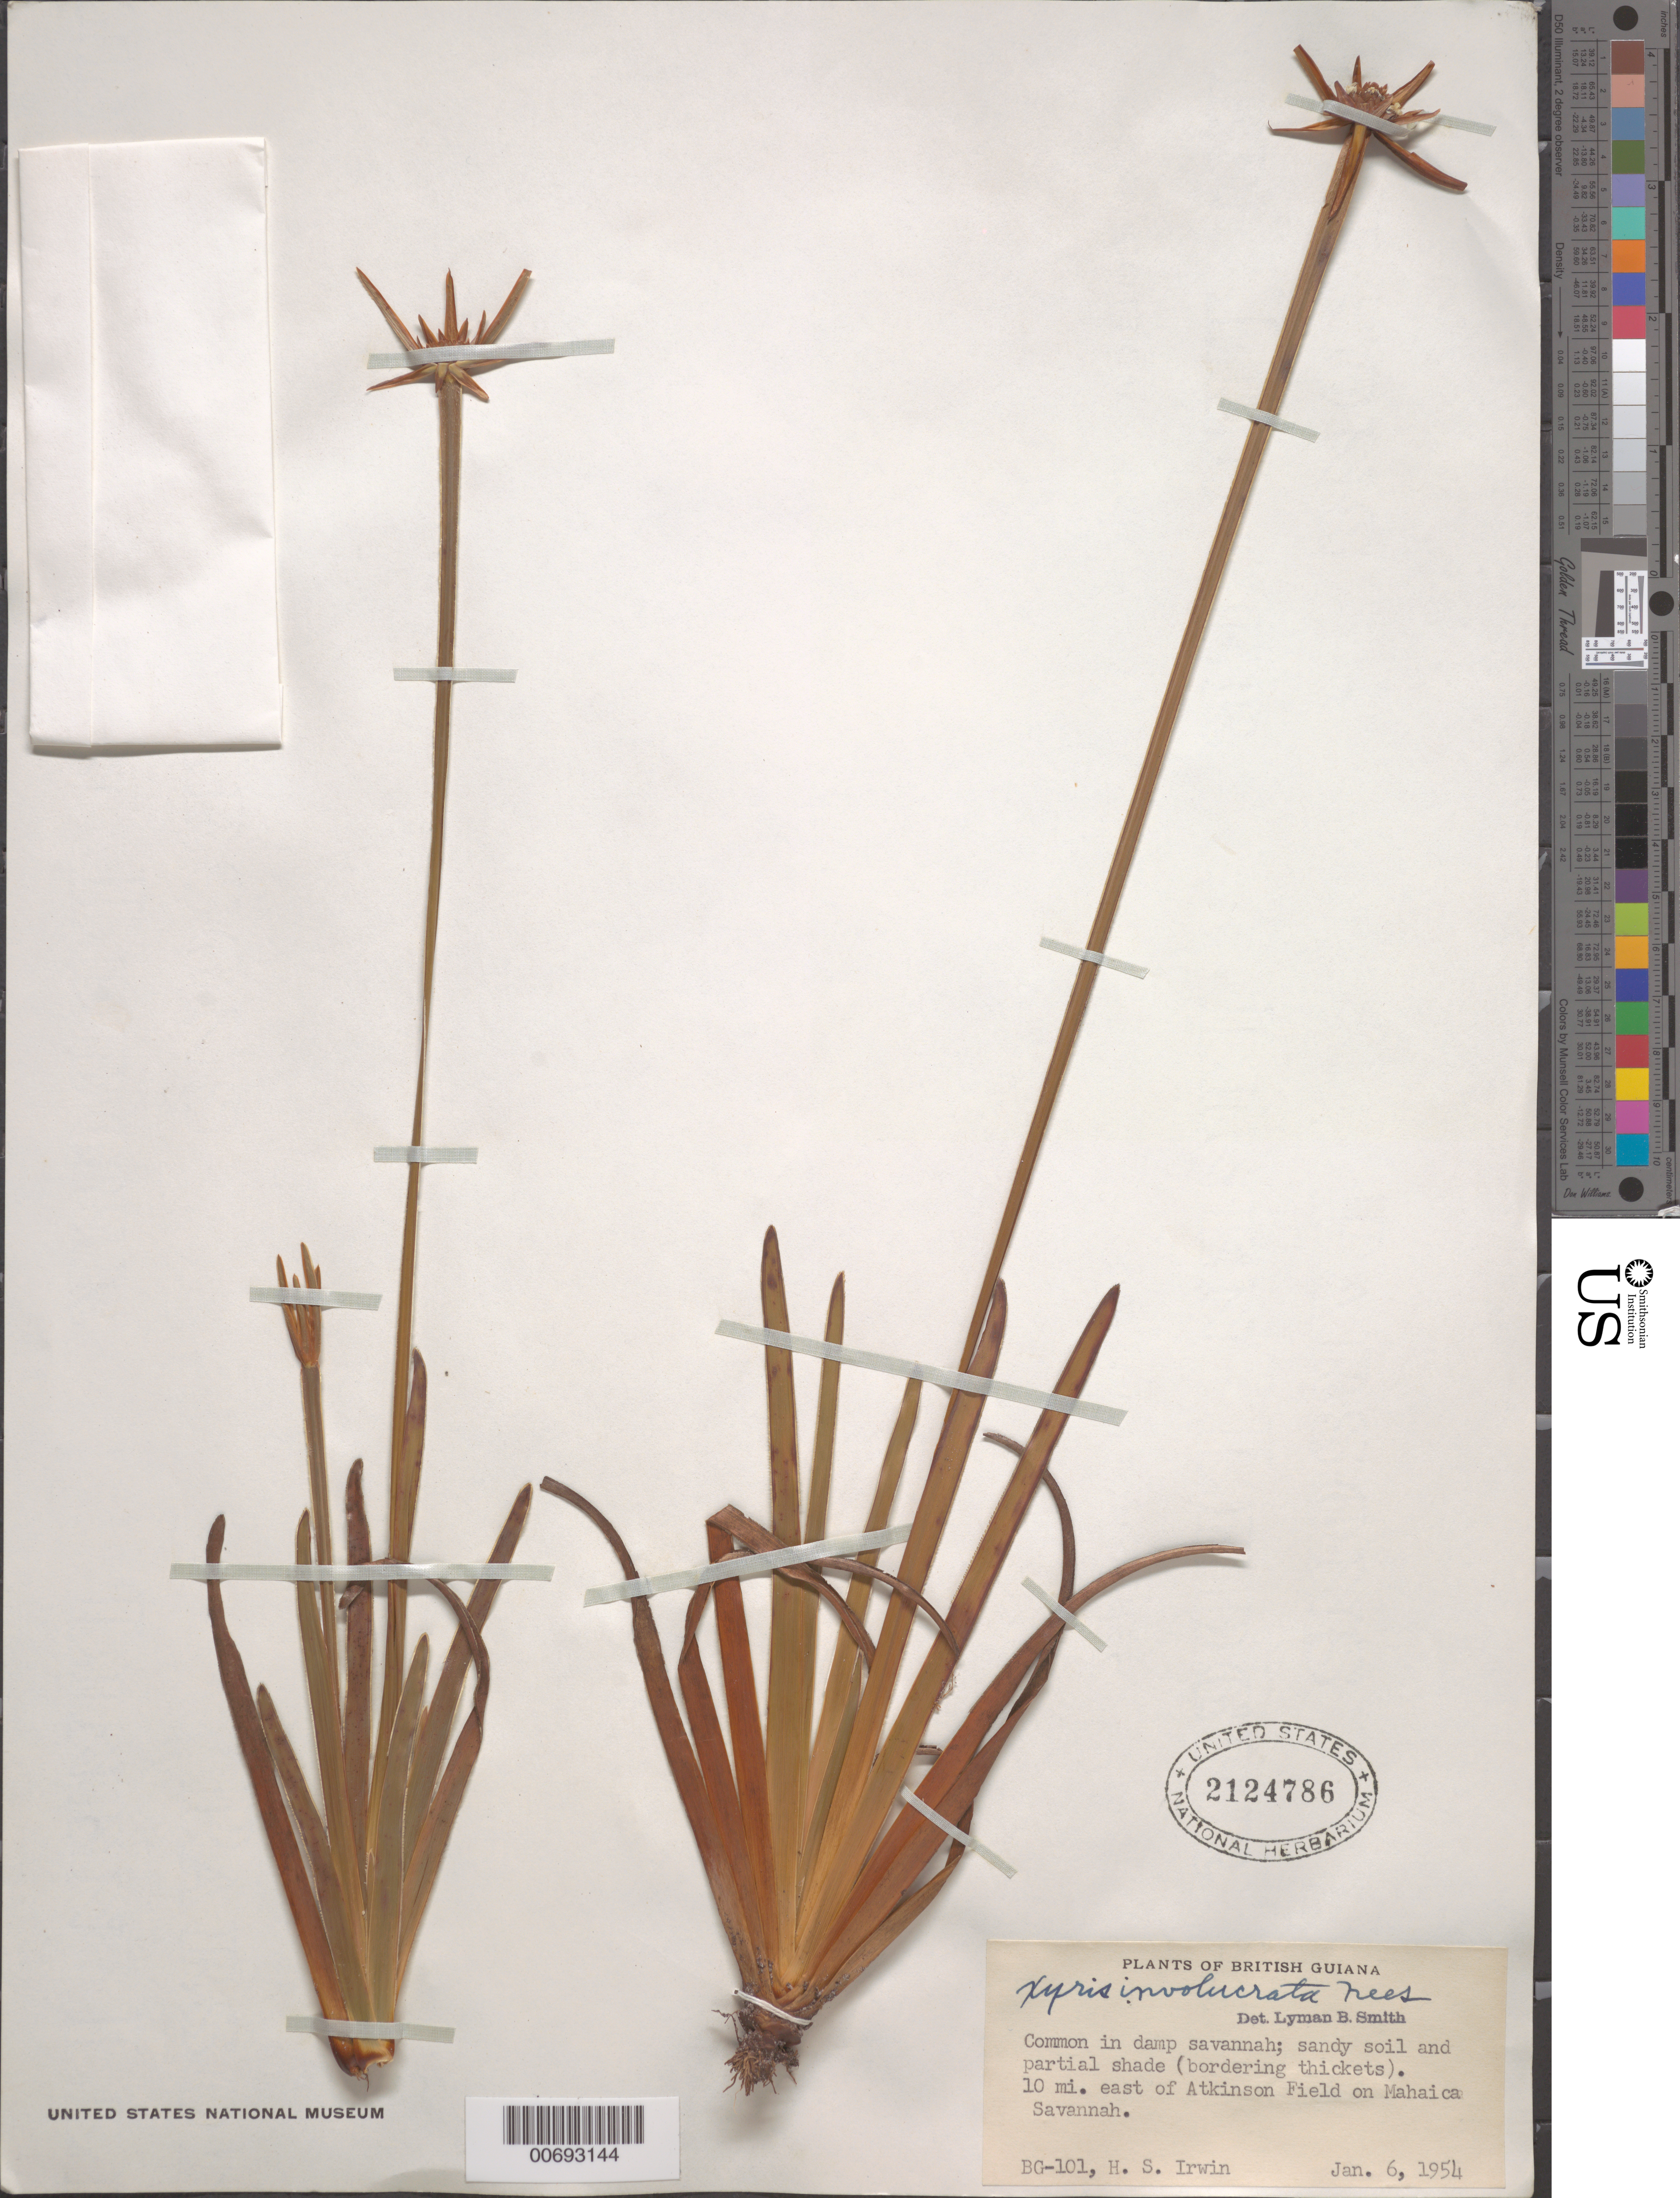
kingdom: Plantae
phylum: Tracheophyta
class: Liliopsida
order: Poales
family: Xyridaceae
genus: Xyris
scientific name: Xyris involucrata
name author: Nees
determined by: Smith, Lyman B., (US), NMNH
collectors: H. Irwin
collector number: BG 101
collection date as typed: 6-Jan-54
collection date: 1954-01-06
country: Guyana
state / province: Demerara-Mahaica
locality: Mahaica Savannah, 10 miles east of Atkinson Field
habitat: Damp savanna; sandy soil and partial shade (bordering thickets)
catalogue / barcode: US 2124786